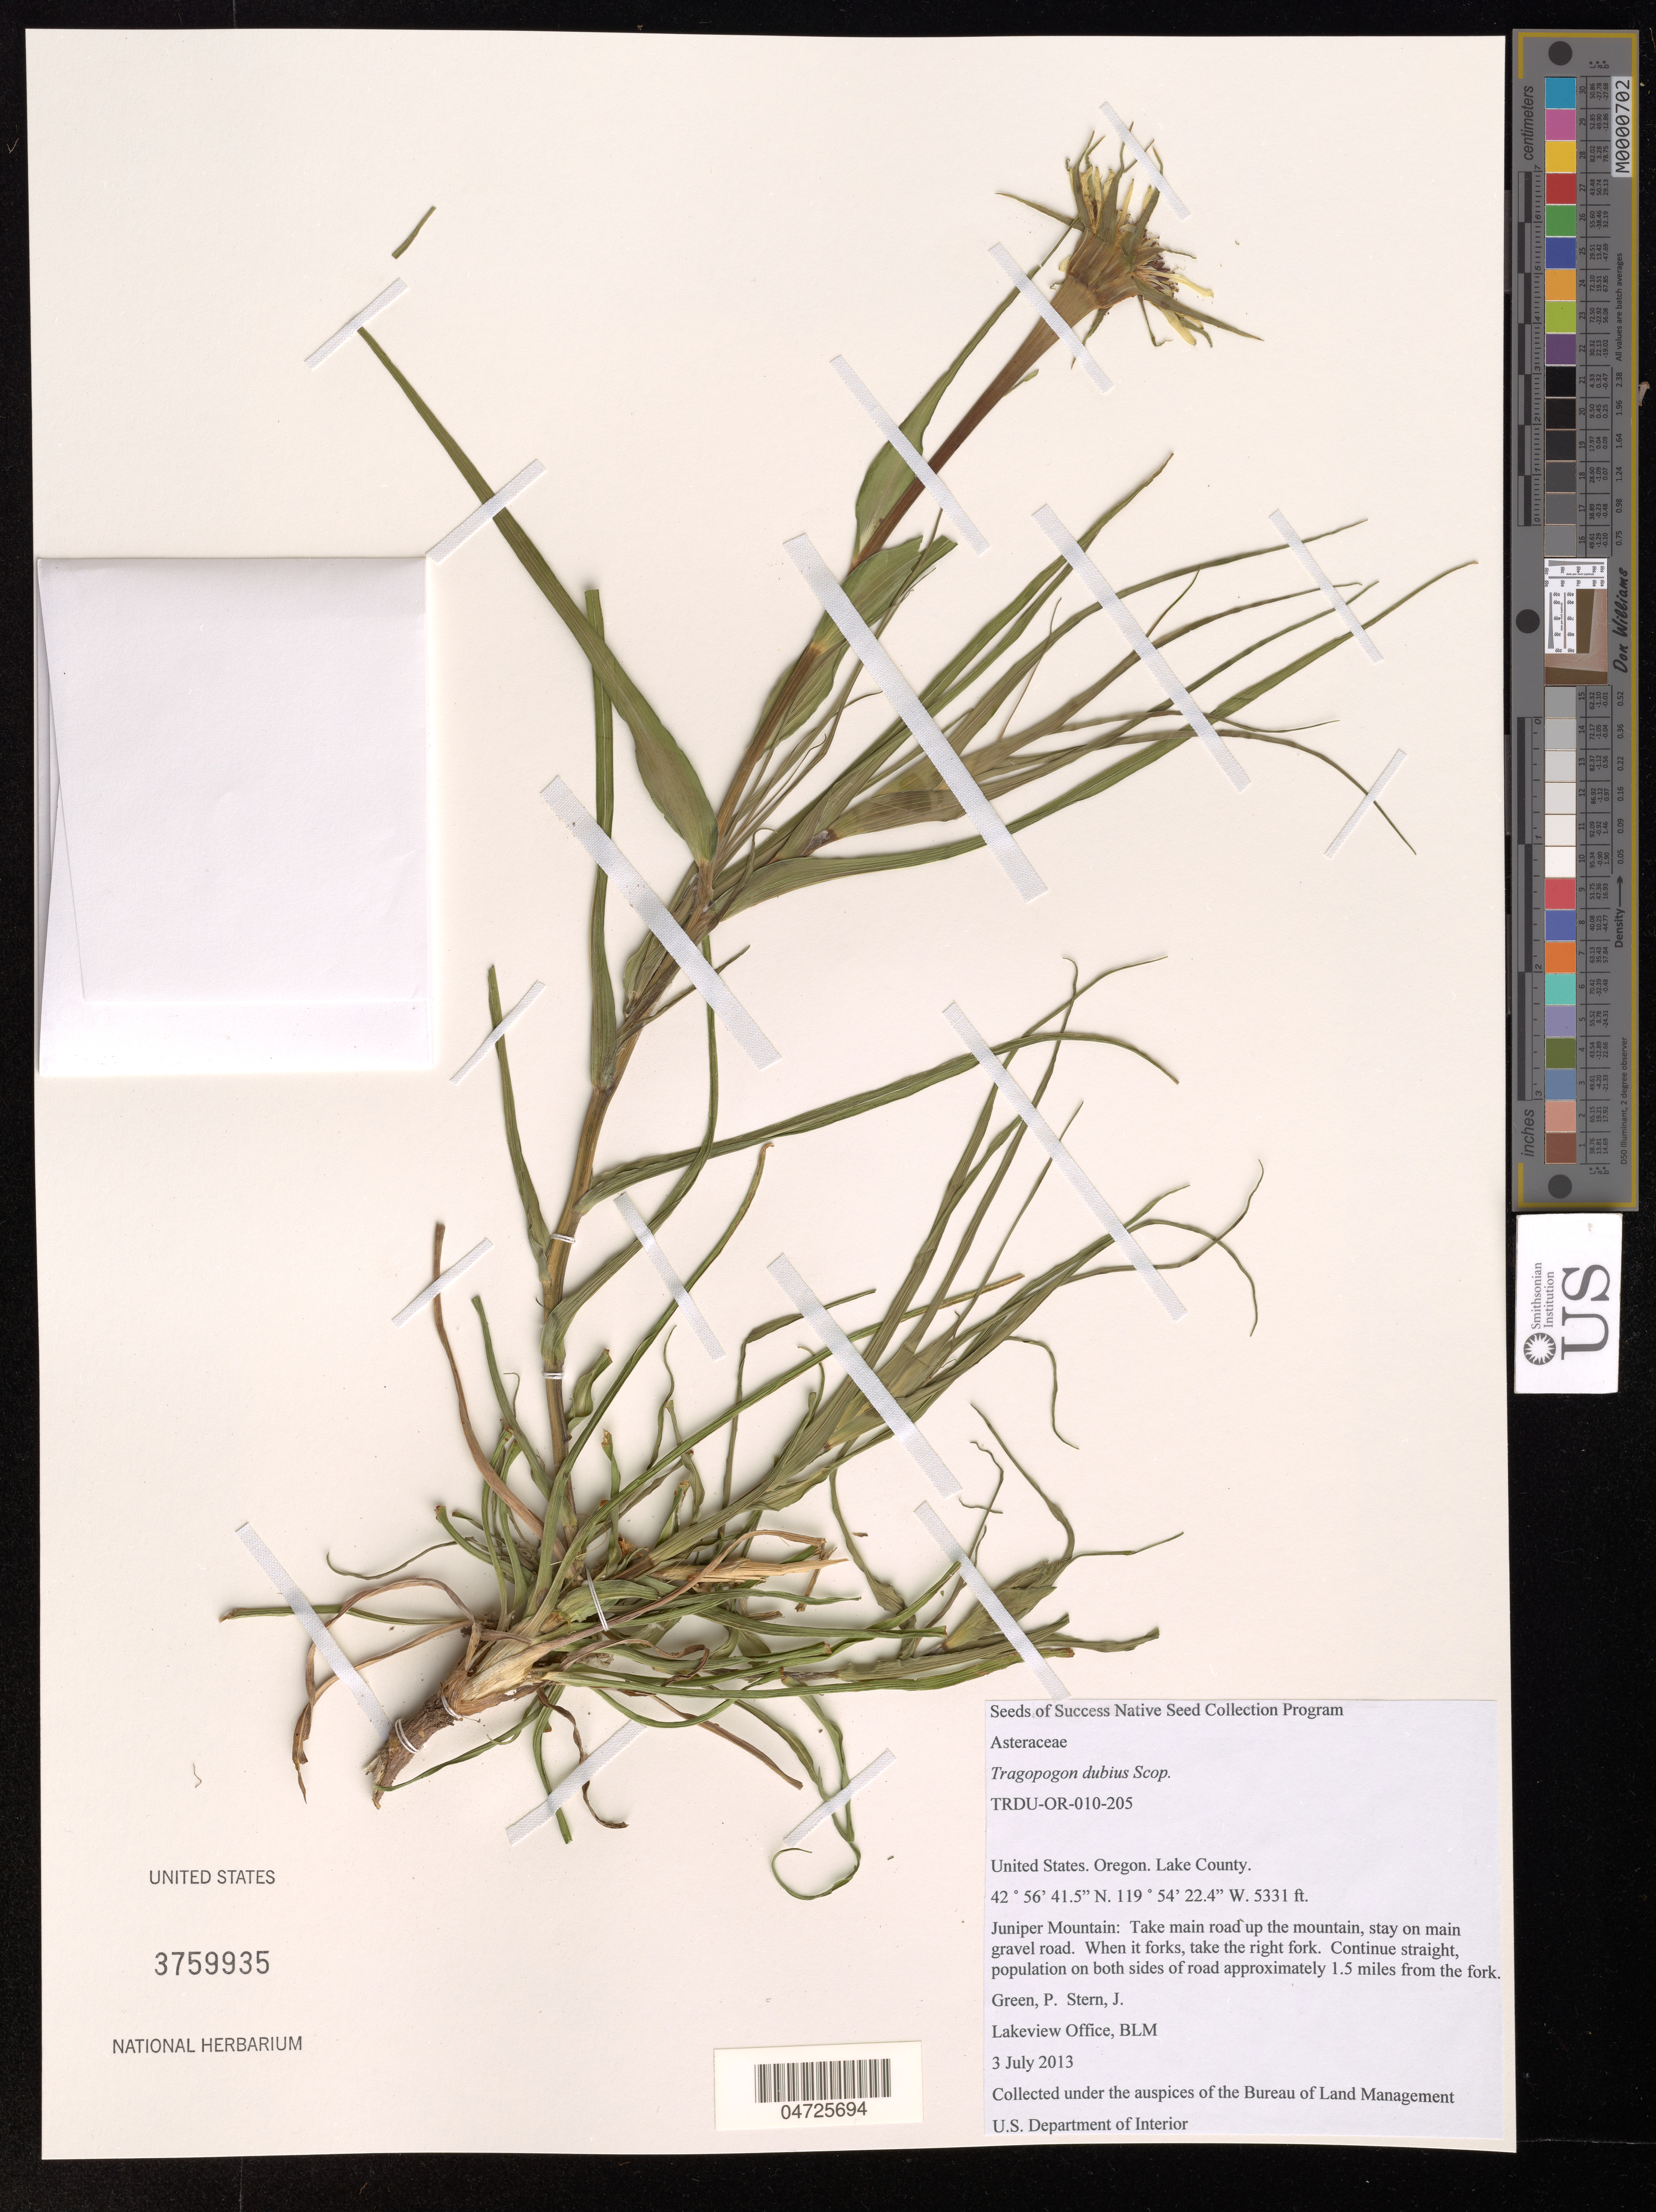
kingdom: Plantae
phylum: Tracheophyta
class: Magnoliopsida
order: Asterales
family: Asteraceae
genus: Tragopogon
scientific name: Tragopogon dubius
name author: Scop.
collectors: P. Green & J. Stern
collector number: TRDU-OR-010-205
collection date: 2013-07-03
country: United States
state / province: Oregon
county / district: Lake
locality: Lake County. Juniper Mountains: Take main road up the mountain, stay on main gravel road.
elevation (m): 1625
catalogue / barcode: US 3759935